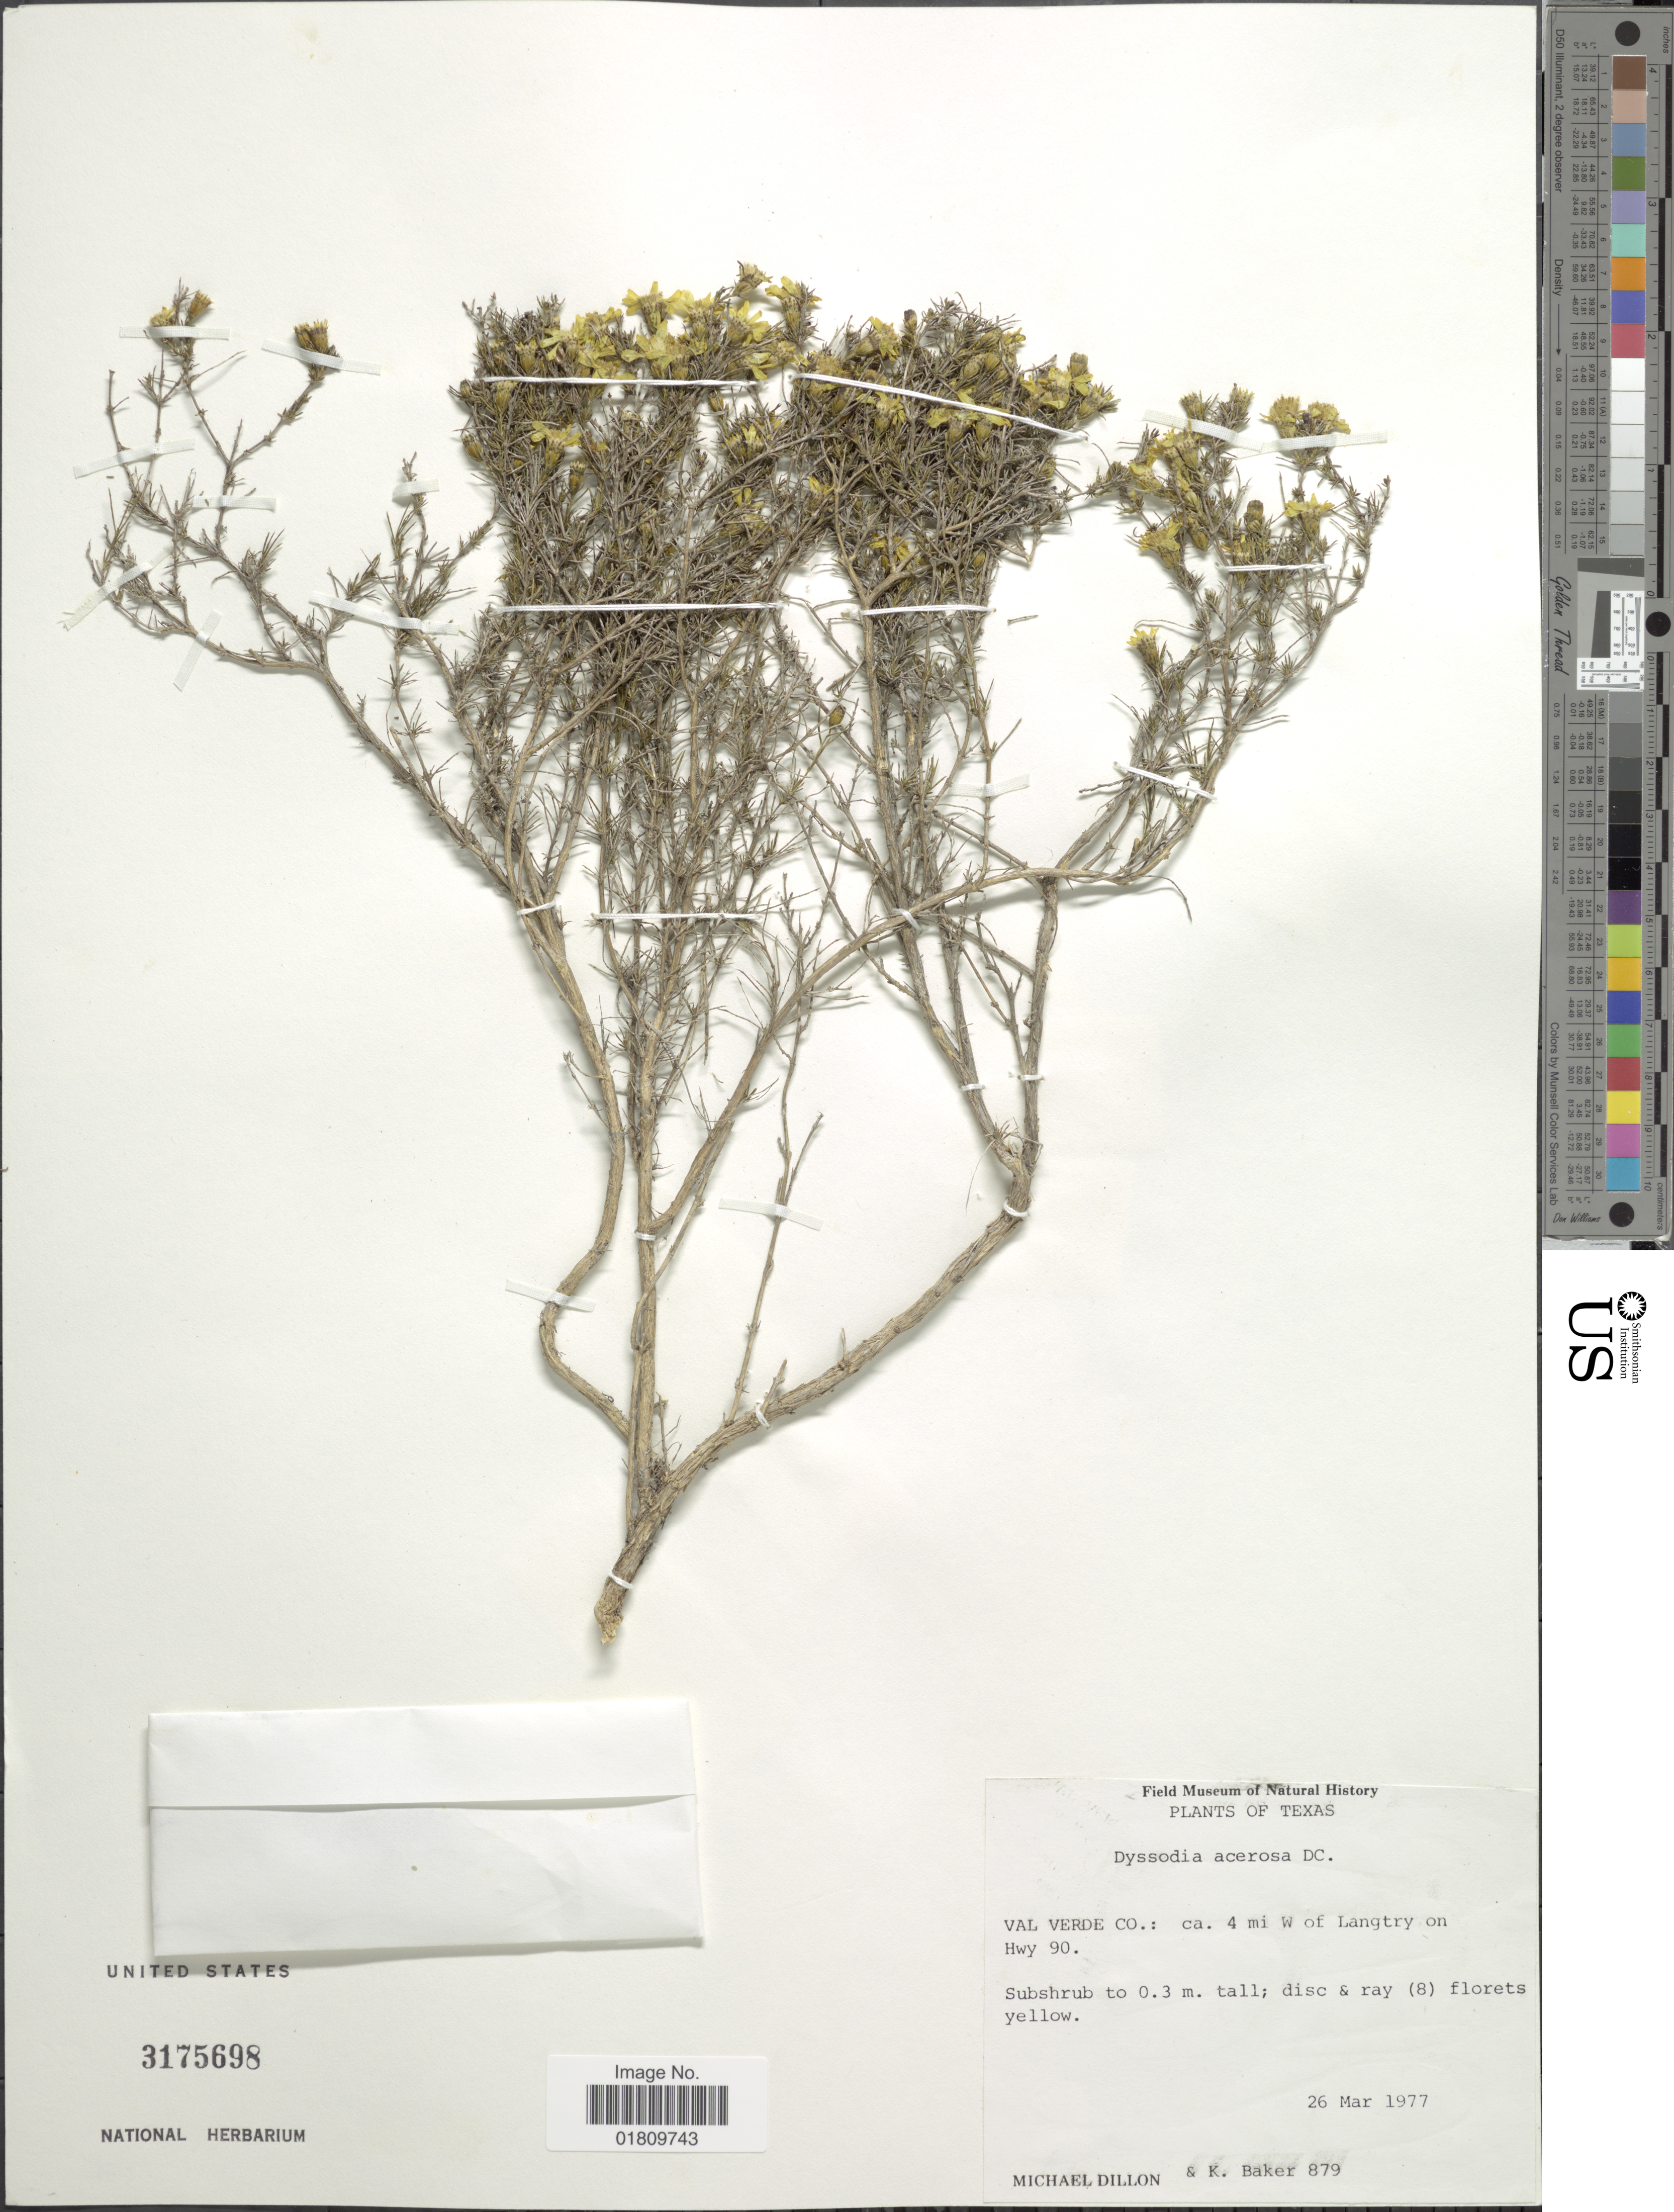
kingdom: Plantae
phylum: Tracheophyta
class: Magnoliopsida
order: Asterales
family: Asteraceae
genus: Thymophylla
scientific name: Thymophylla acerosa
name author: (DC.) Strother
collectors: M. O. Dillon & K. Baker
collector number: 879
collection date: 1977-03-26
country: United States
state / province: Texas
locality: Val Verde Co.: ca. 4 mi W of Langtry on Hwy 90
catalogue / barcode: US 3175698